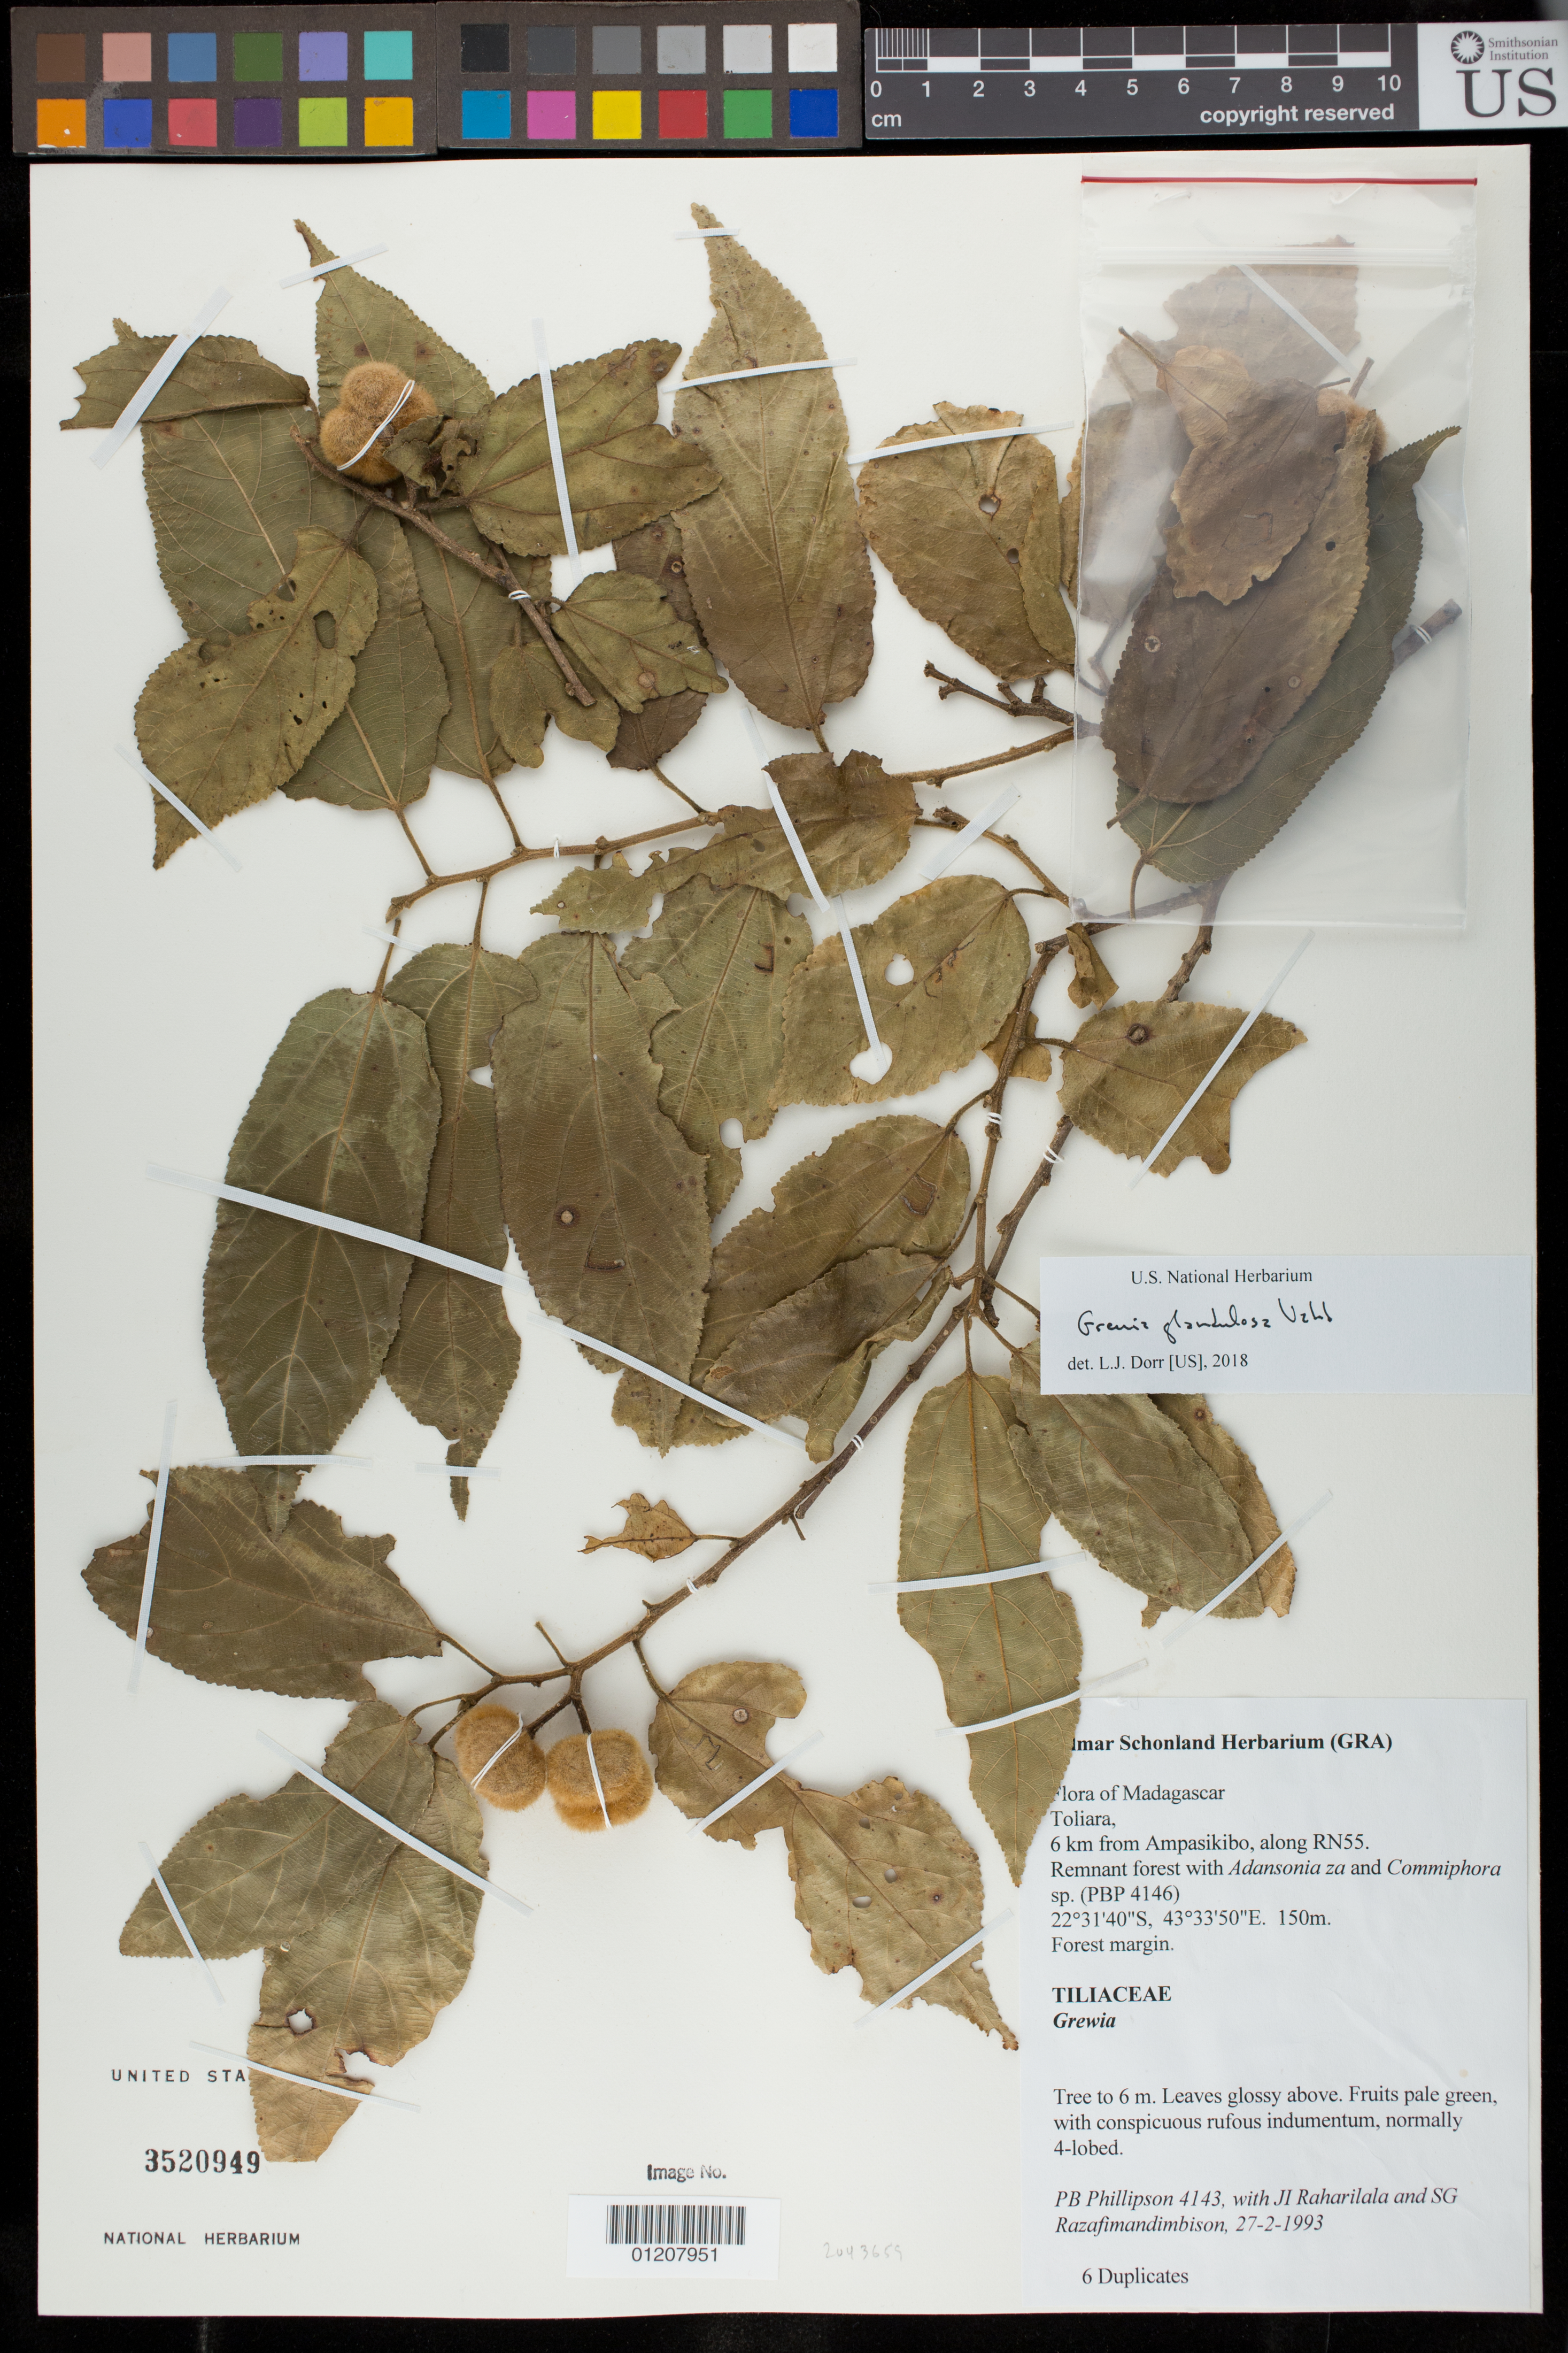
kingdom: Plantae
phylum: Tracheophyta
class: Magnoliopsida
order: Malvales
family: Malvaceae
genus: Grewia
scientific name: Grewia glandulosa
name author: Vahl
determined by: Dorr, L. J., (BOT), Smithsonian Institution - National Museum of Natural History (UNITED STATES)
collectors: P. B. Phillipson, J. I. Raharilala & S. Razafimandimbison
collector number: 4143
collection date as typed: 27 Feb 1993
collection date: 1993-02-27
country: Madagascar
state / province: Atsimo-Andrefana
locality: Toliara. 6 km from Ampasikibo, along RN55.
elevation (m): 150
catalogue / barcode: US 3520949